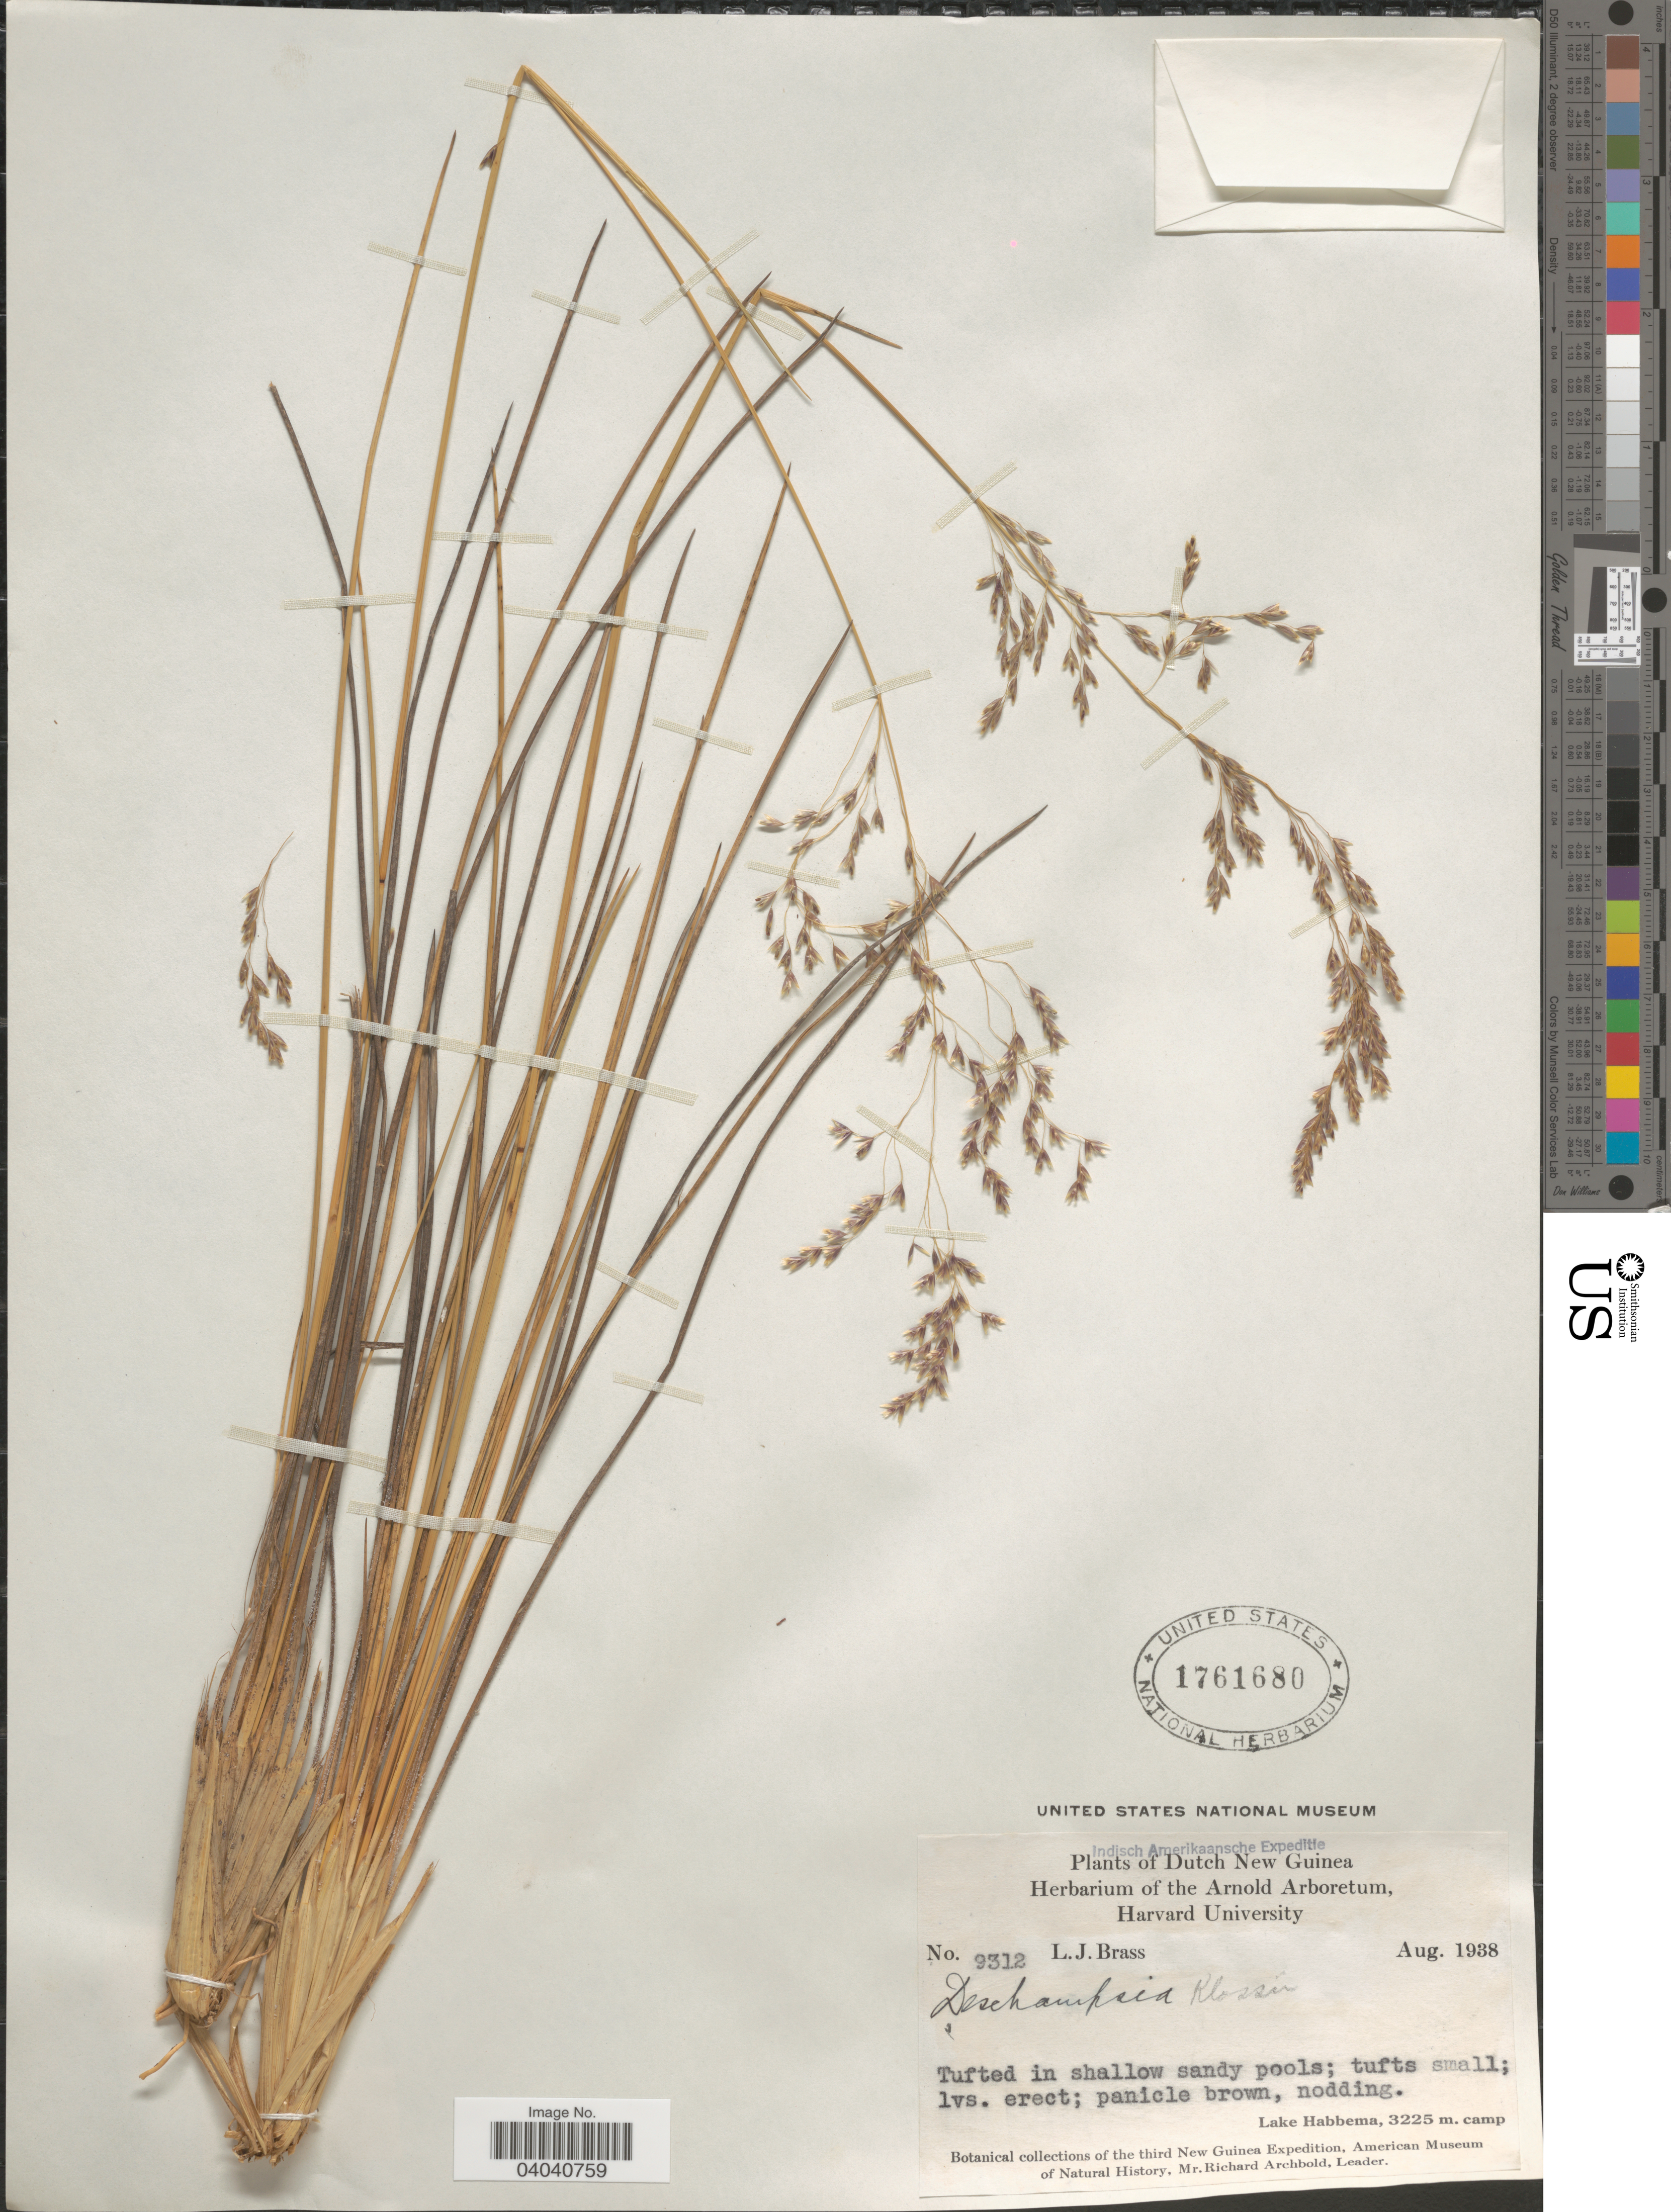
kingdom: Plantae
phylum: Tracheophyta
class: Liliopsida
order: Poales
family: Poaceae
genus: Deschampsia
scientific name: Deschampsia klossii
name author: Ridl.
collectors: L. J. Brass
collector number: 9312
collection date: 1938-08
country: Indonesia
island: New Guinea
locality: Dutch New Guinea. Tufted in shallow sandy pools. Lake Habbema, camp.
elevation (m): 3225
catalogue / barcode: US 1761680